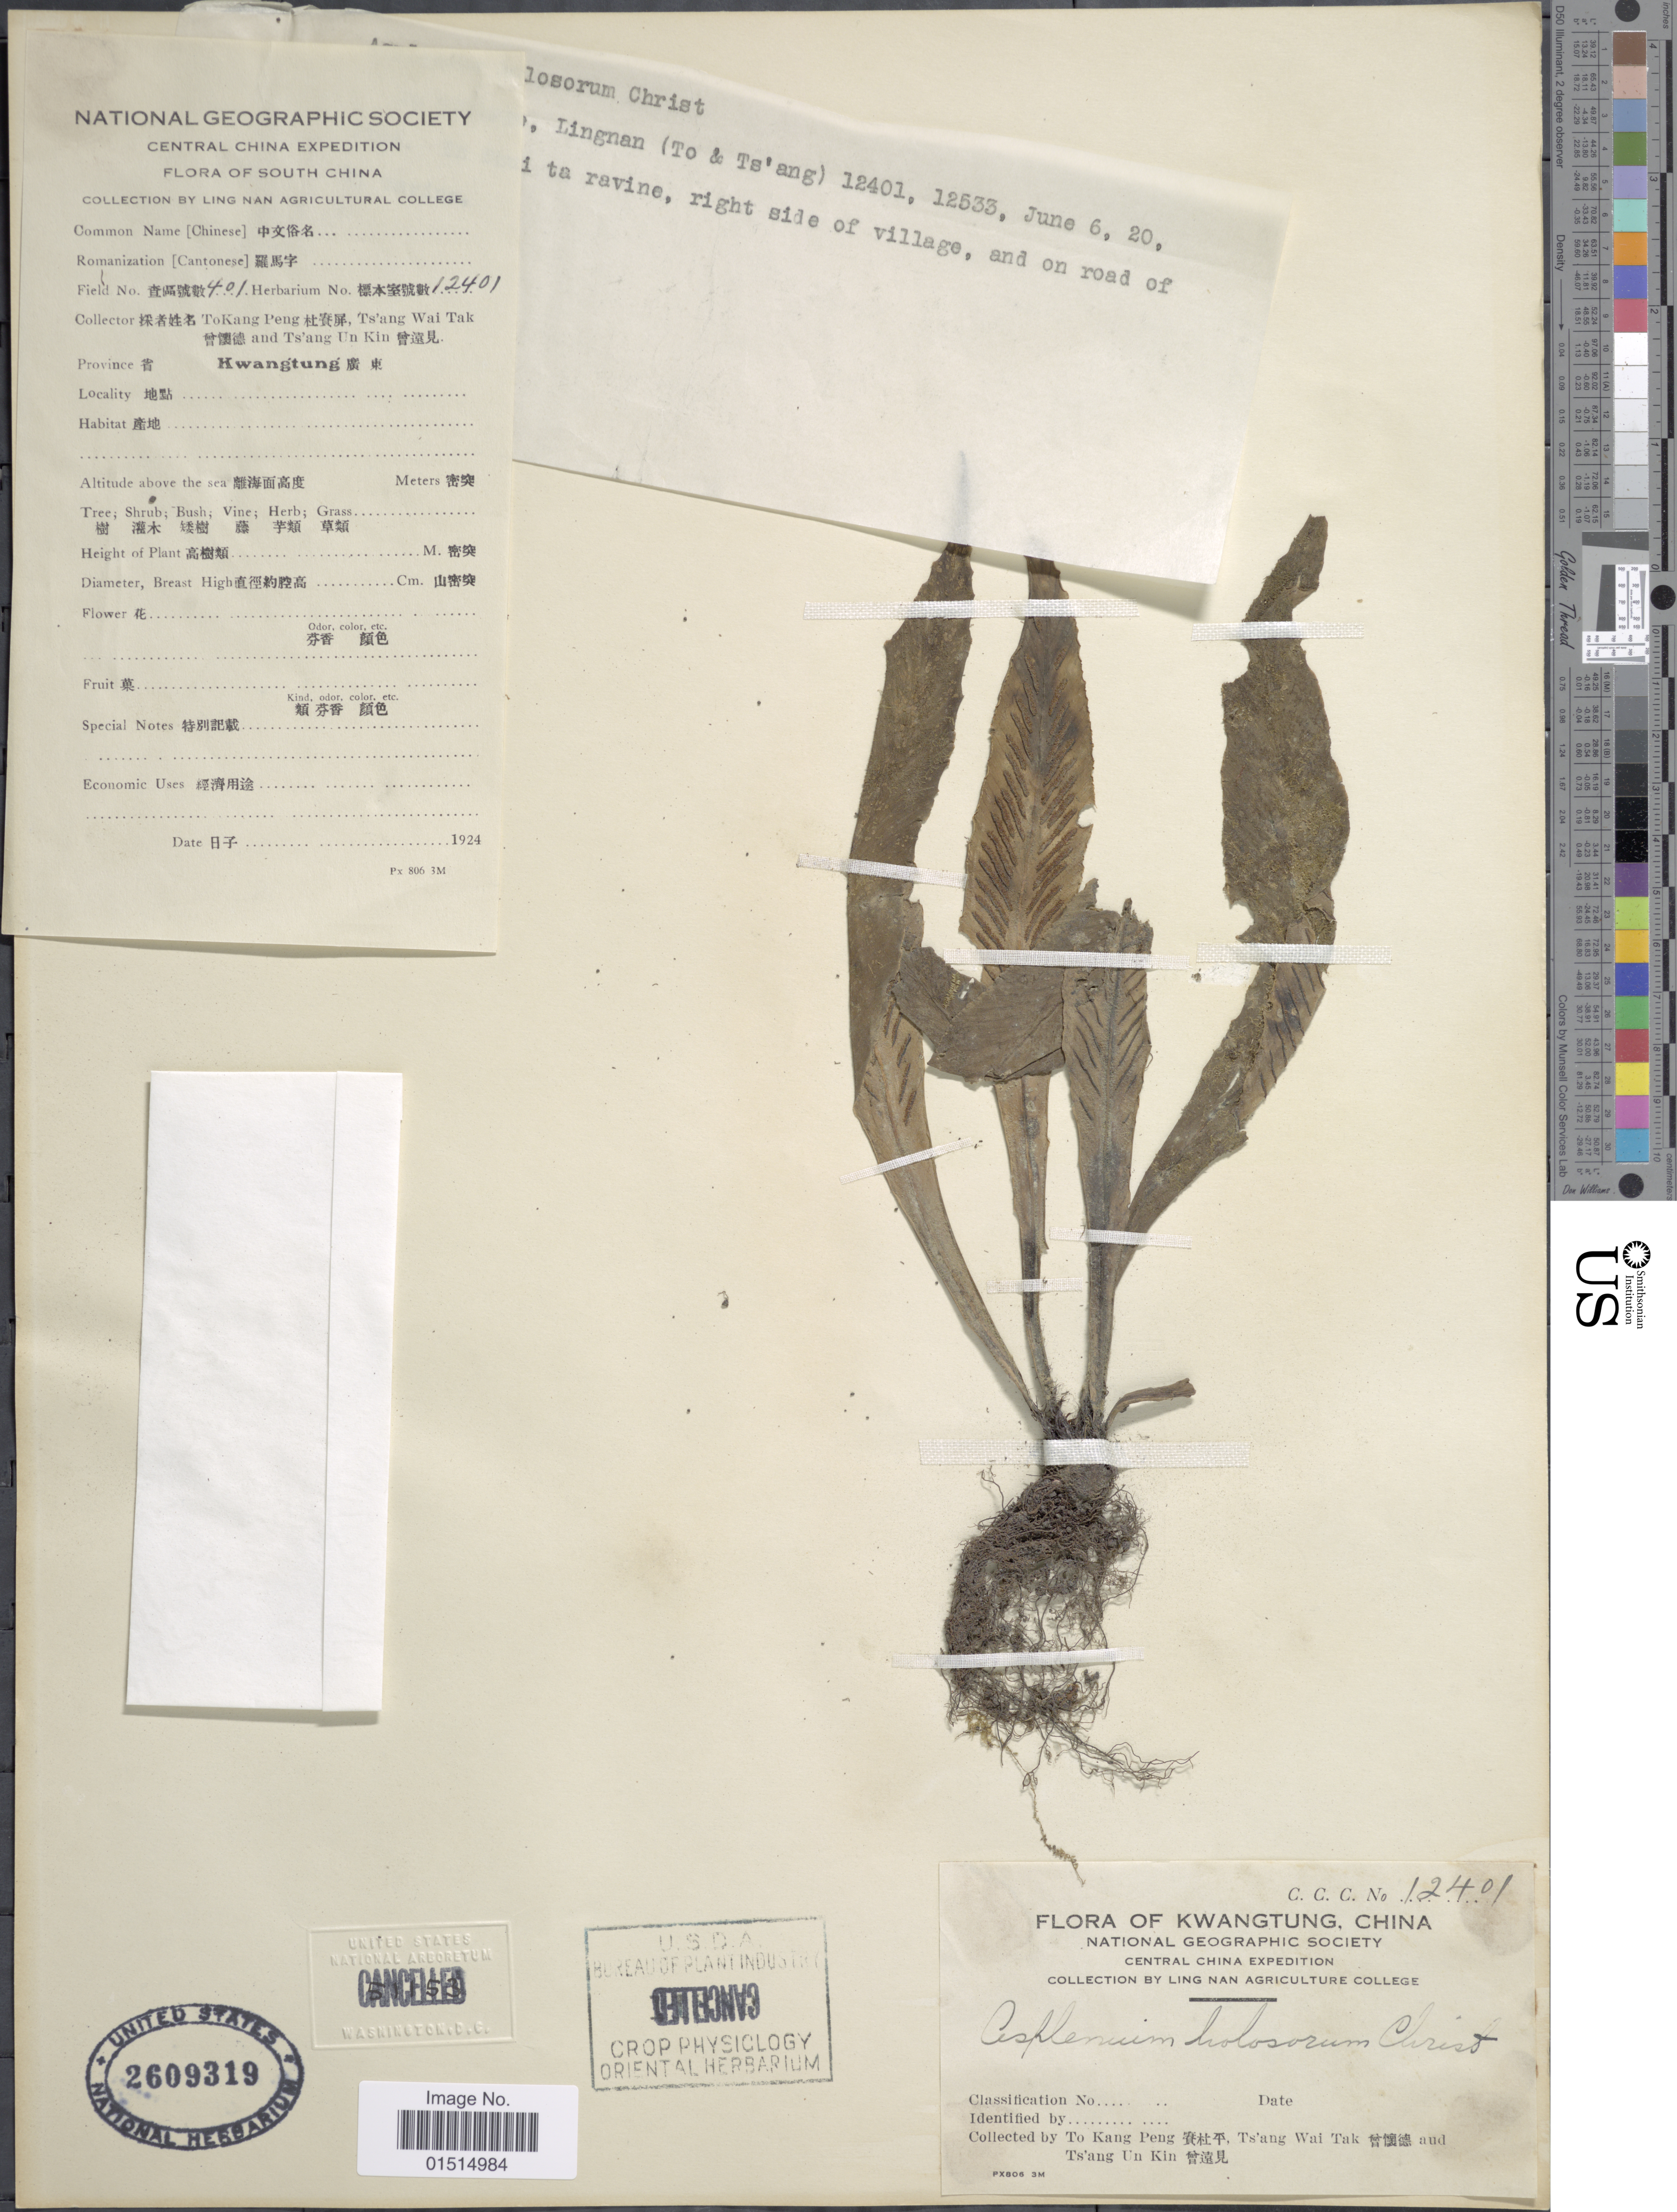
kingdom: Plantae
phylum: Tracheophyta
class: Polypodiopsida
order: Polypodiales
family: Aspleniaceae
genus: Asplenium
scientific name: Asplenium holosorum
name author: Christ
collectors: T. K. Peng, T. Tak & T. Kin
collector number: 401/12401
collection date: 1924-06-06/1924-06-20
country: China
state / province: Guangdong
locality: Kwangtung, Central China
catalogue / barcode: US 2609319